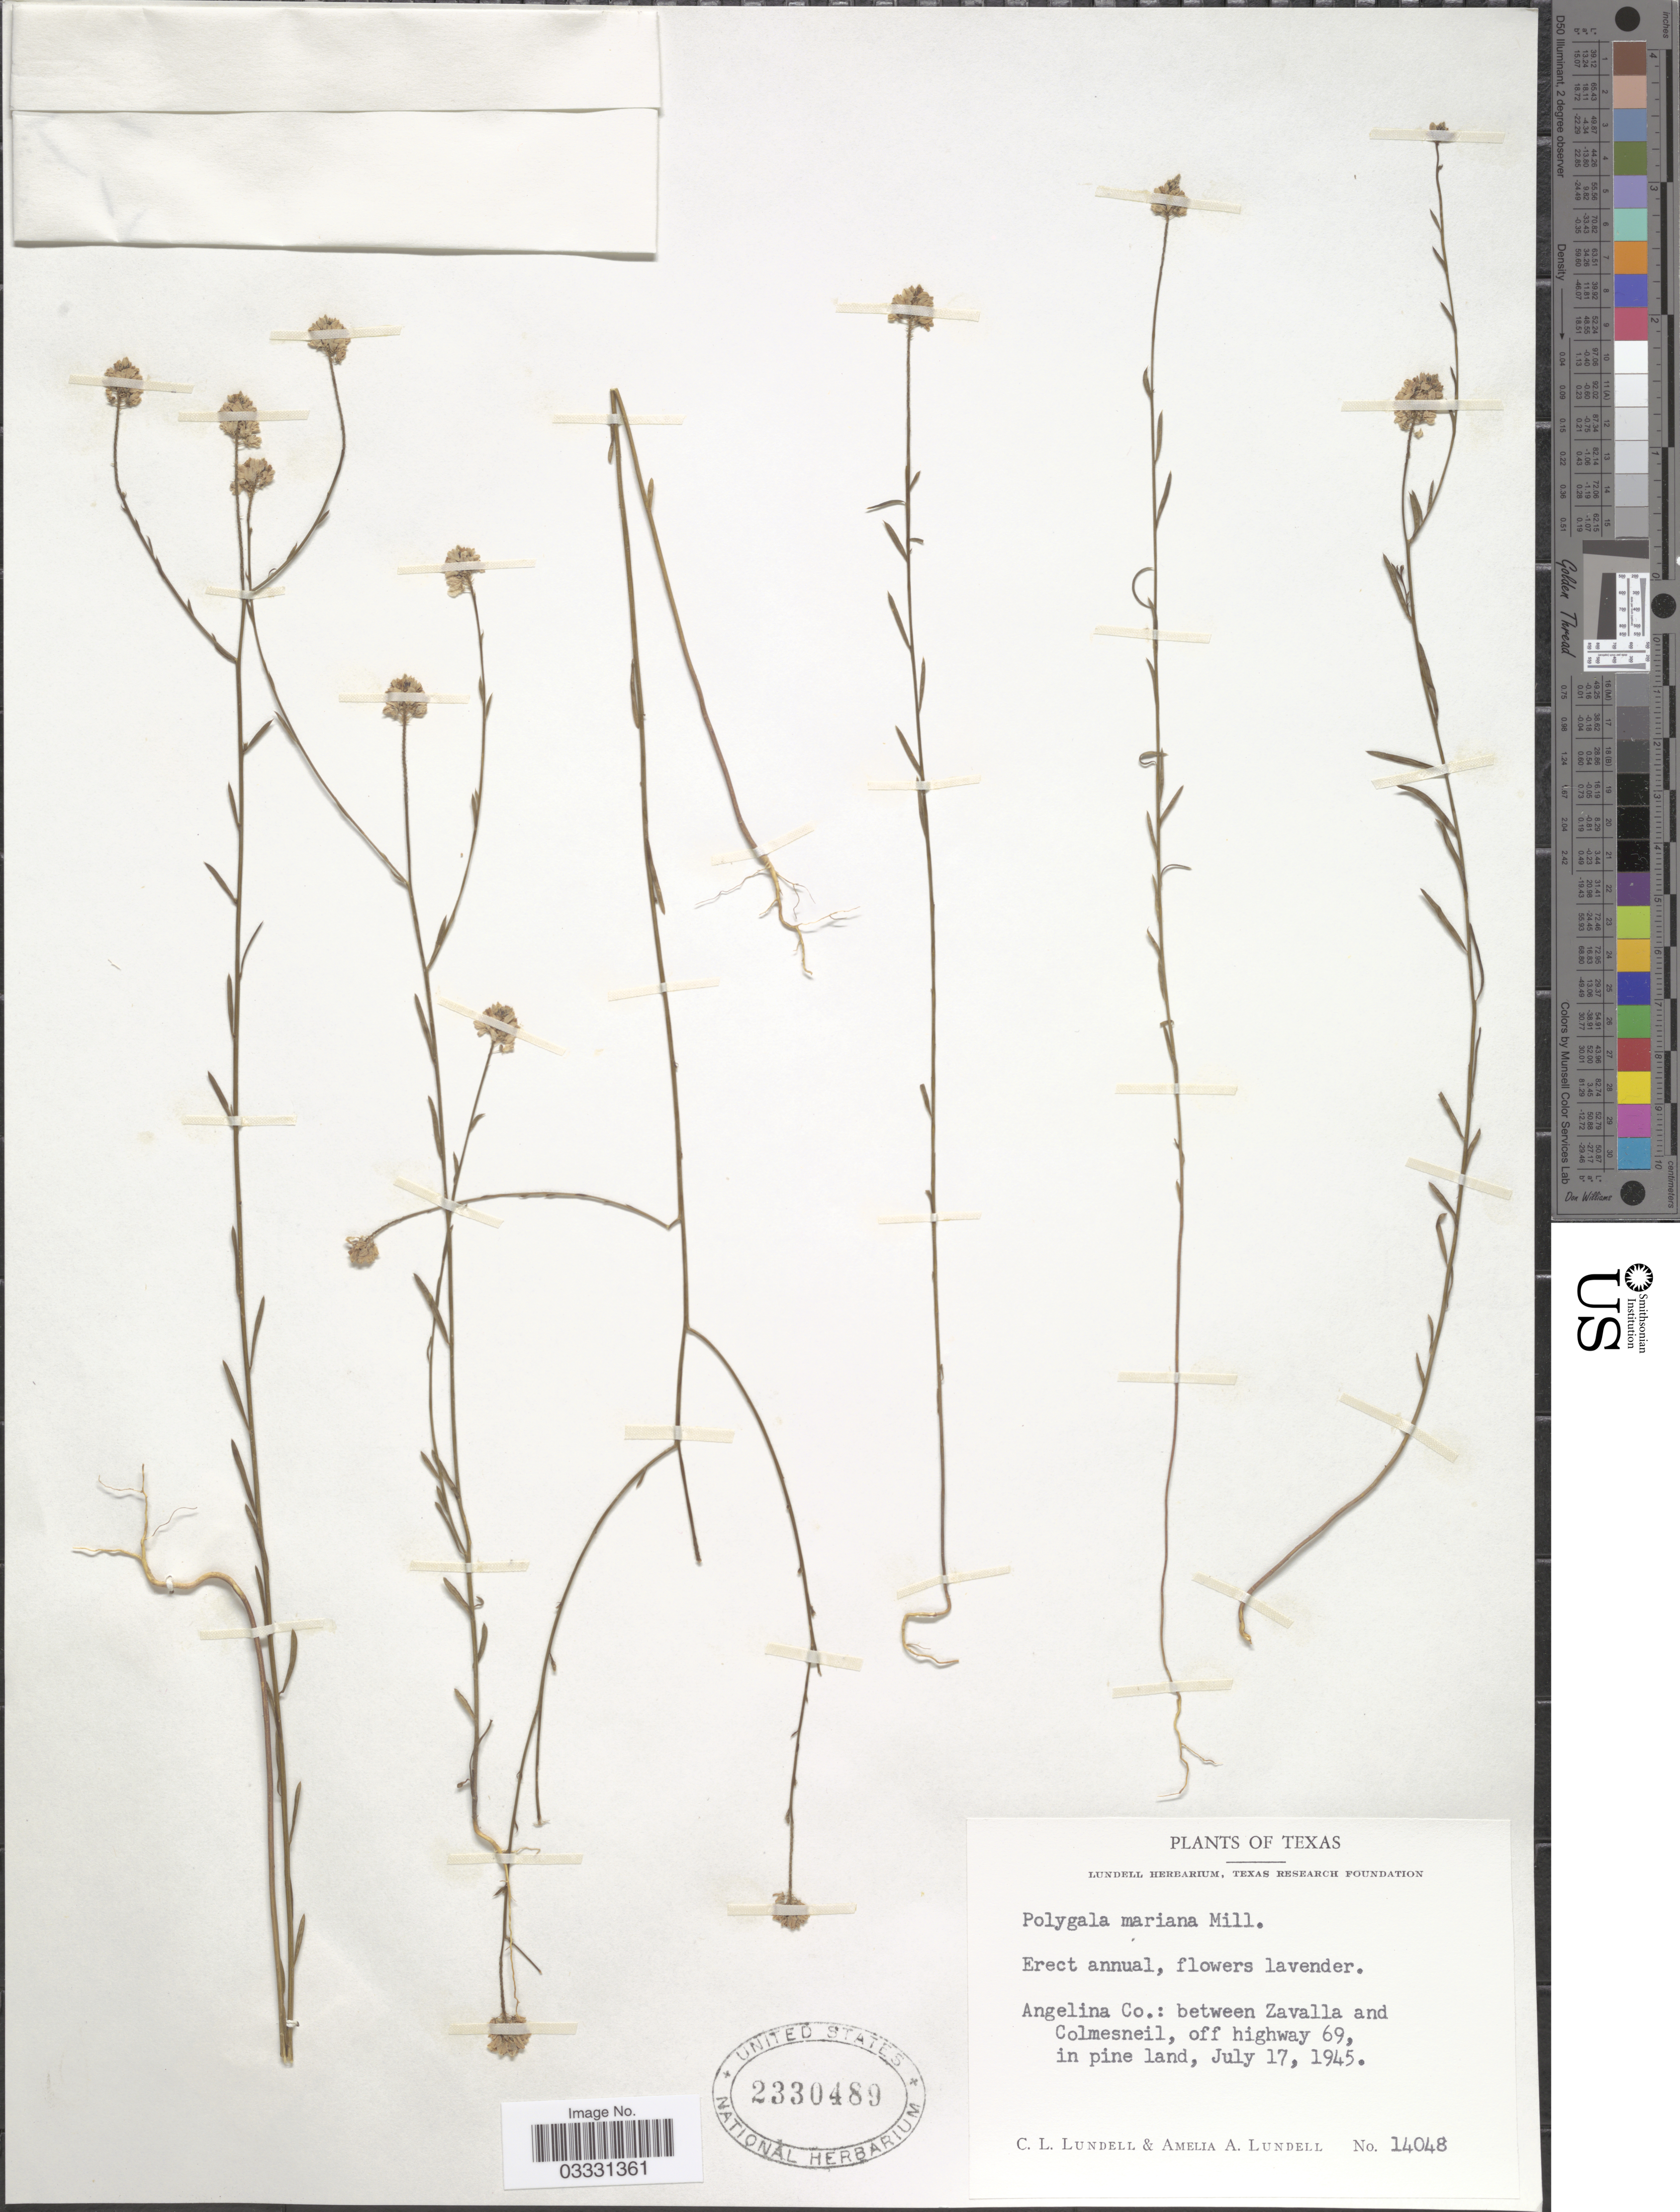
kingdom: Plantae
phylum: Tracheophyta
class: Magnoliopsida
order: Fabales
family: Polygalaceae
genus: Polygala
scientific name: Polygala mariana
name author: Mill.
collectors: C. L. Lundell & A. A. Lundell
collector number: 14048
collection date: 1945-07-17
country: United States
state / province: Texas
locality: Angelina Co.: between Zavalla and Colmesneil, off highway 69, in pine land.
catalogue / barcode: US 2330489